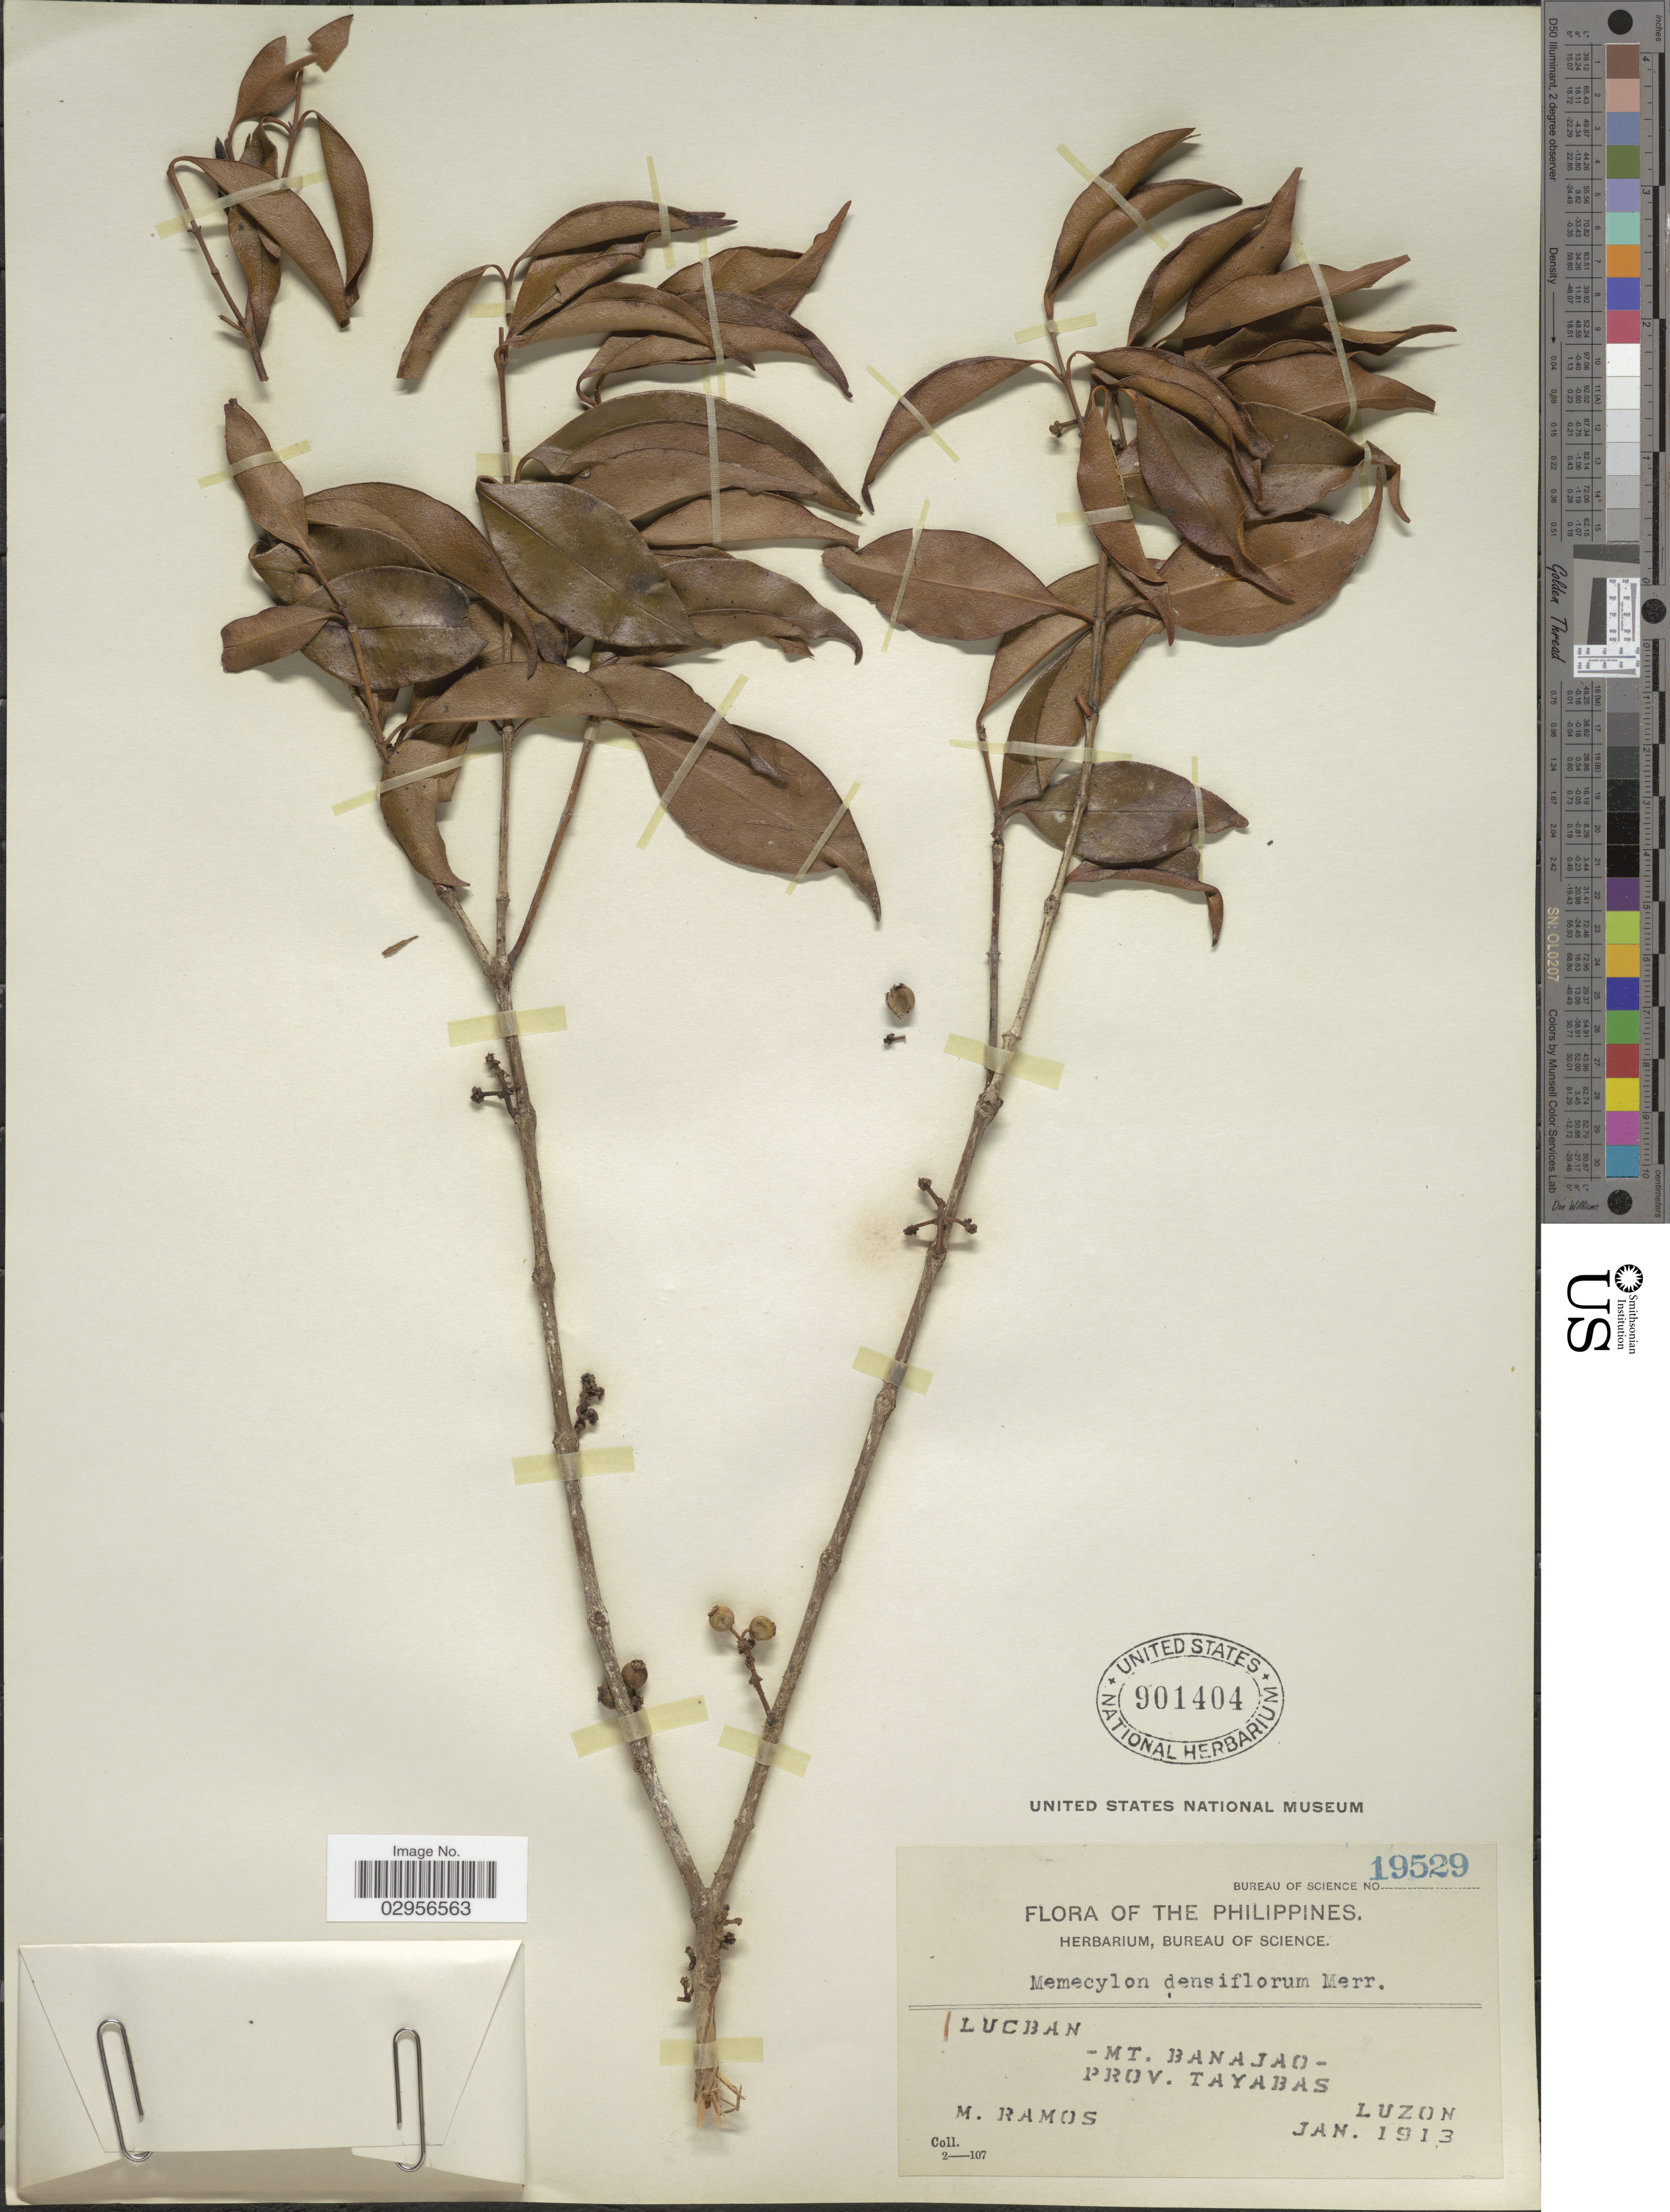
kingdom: Plantae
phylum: Tracheophyta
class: Magnoliopsida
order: Myrtales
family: Melastomataceae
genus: Memecylon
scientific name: Memecylon densiflorum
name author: Merr.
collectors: M. Ramos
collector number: Bureau of Science 19529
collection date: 1913-01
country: Philippines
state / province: Calabarzon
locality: Lucban - Mt. Banajao - Prov. Tayabas, Luzon.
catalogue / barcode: US 901404